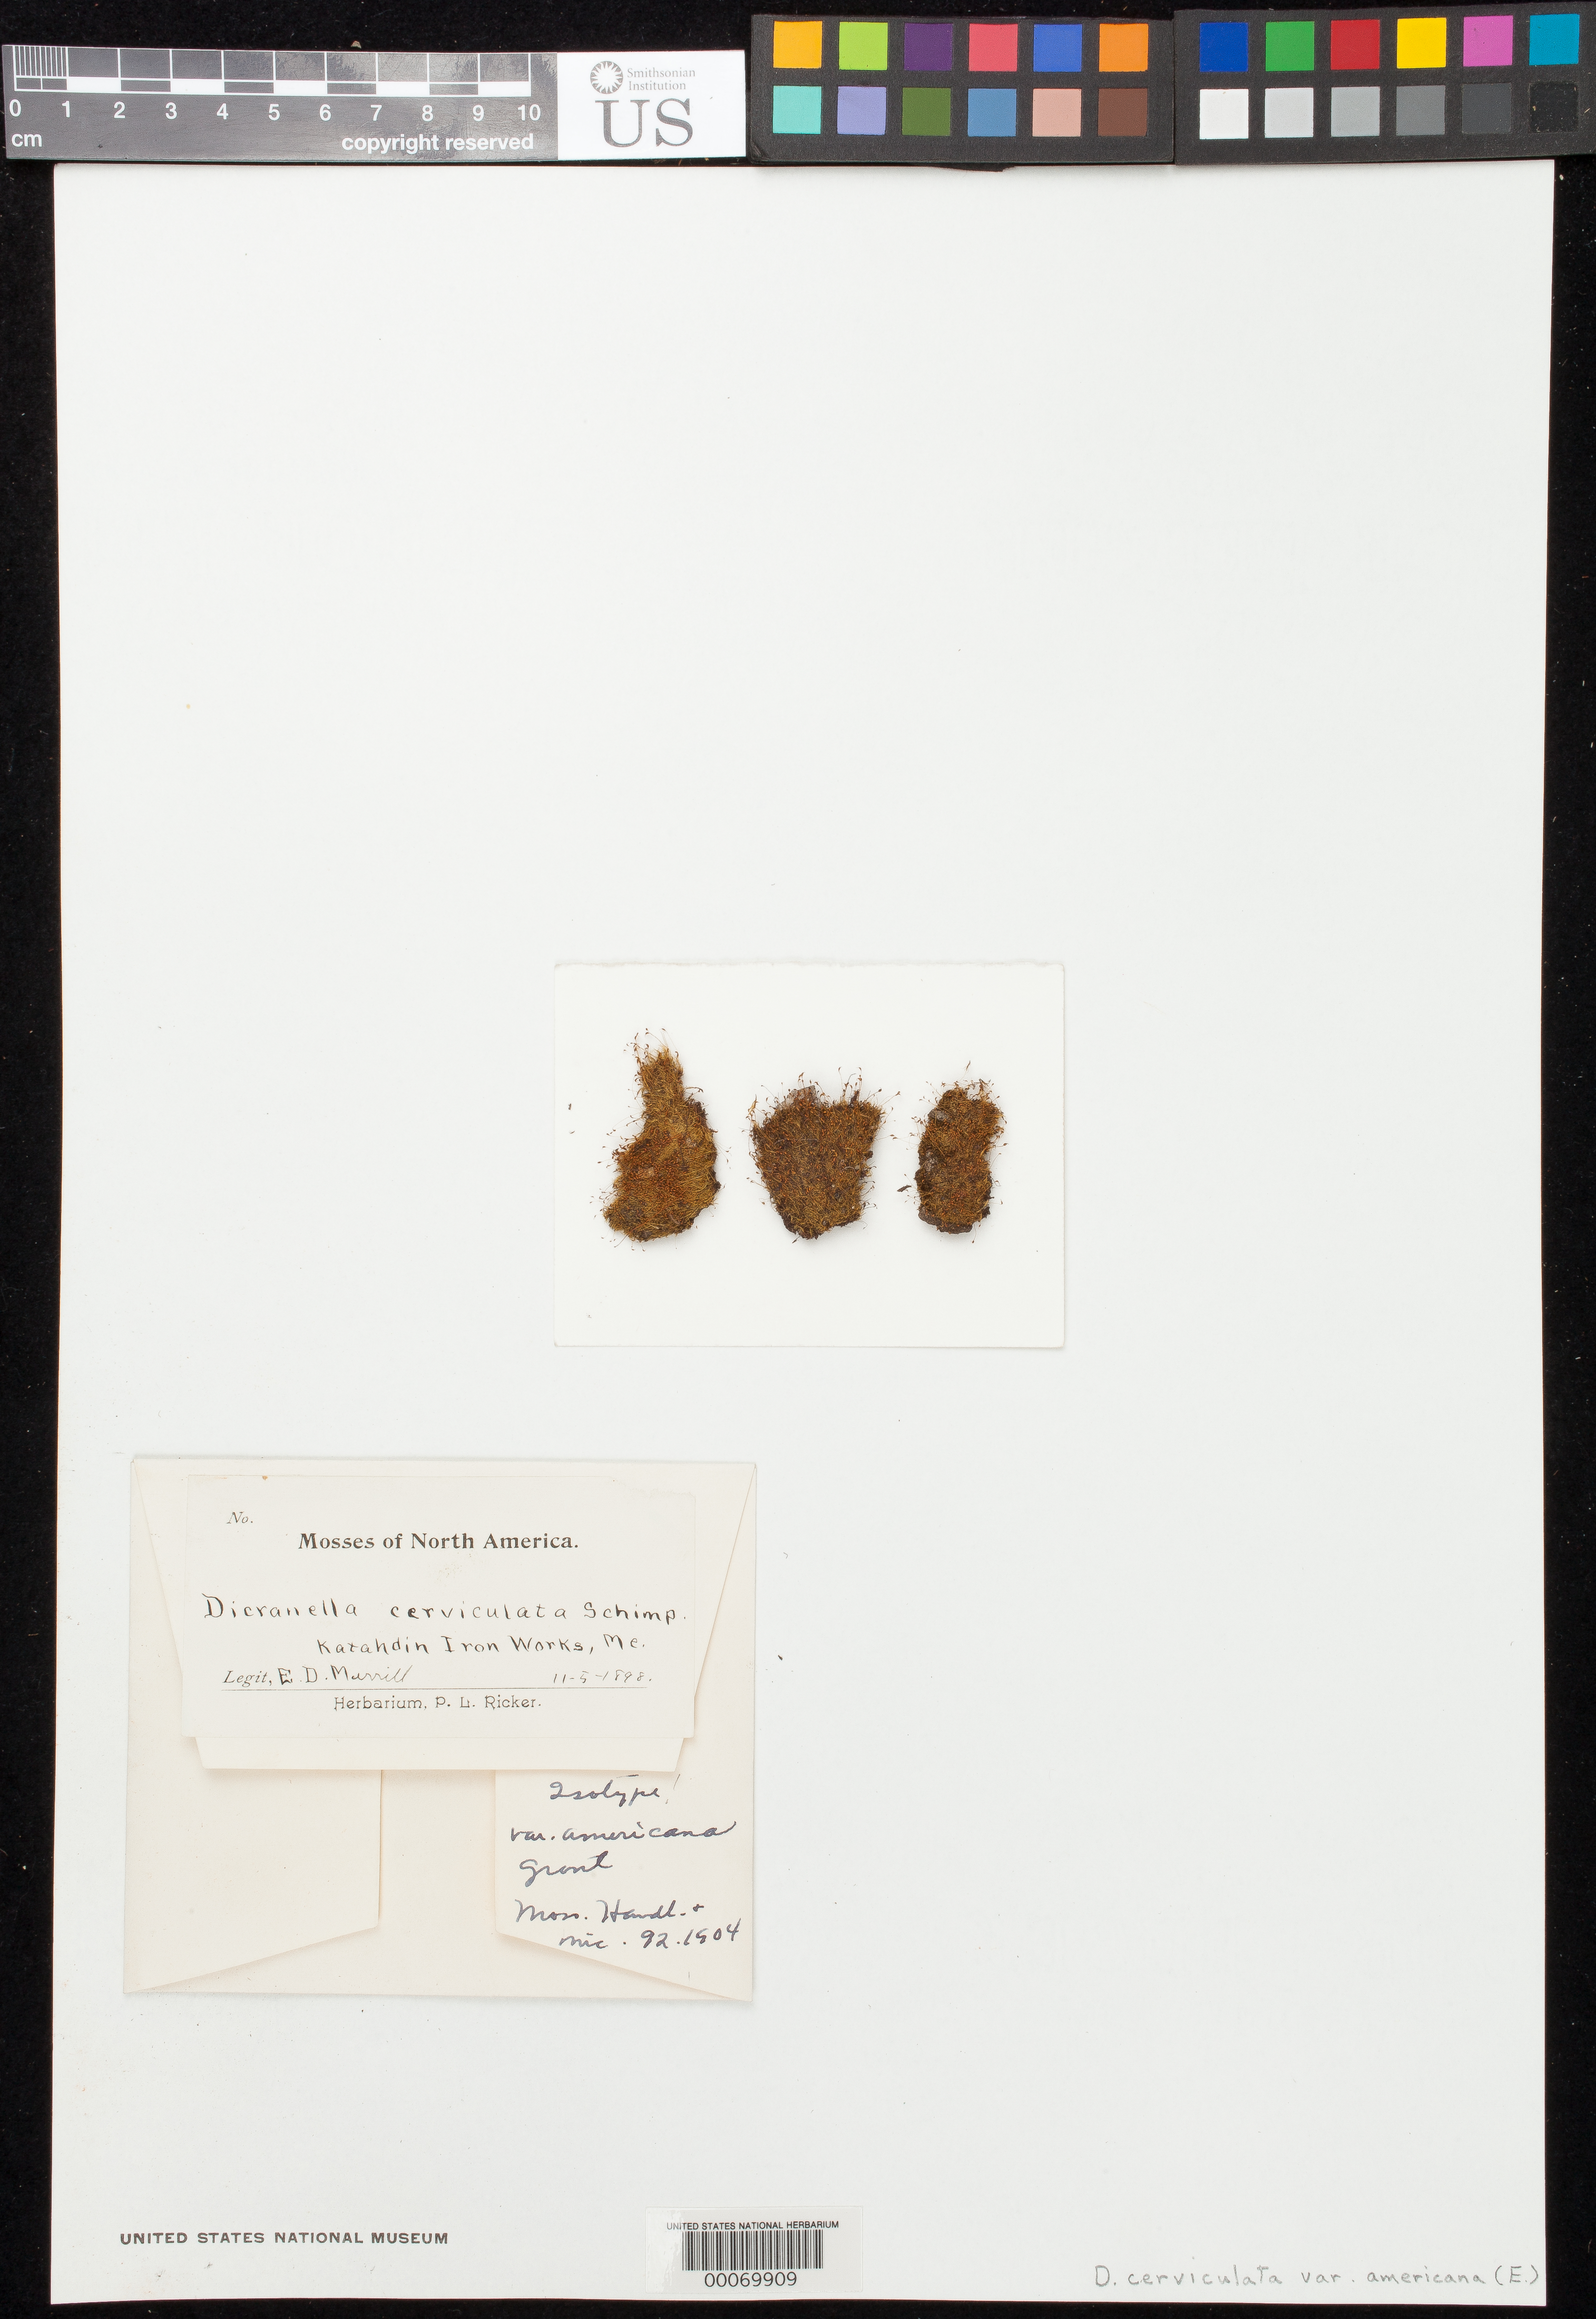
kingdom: Plantae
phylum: Bryophyta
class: Bryopsida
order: Dicranales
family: Dicranellaceae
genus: Dicranella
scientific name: Dicranella cerviculata var. americana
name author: Grout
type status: Isotype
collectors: E. D. Merrill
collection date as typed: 11 May 1898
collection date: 1898-05-11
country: United States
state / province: Maine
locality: Katahdin Ironworks.